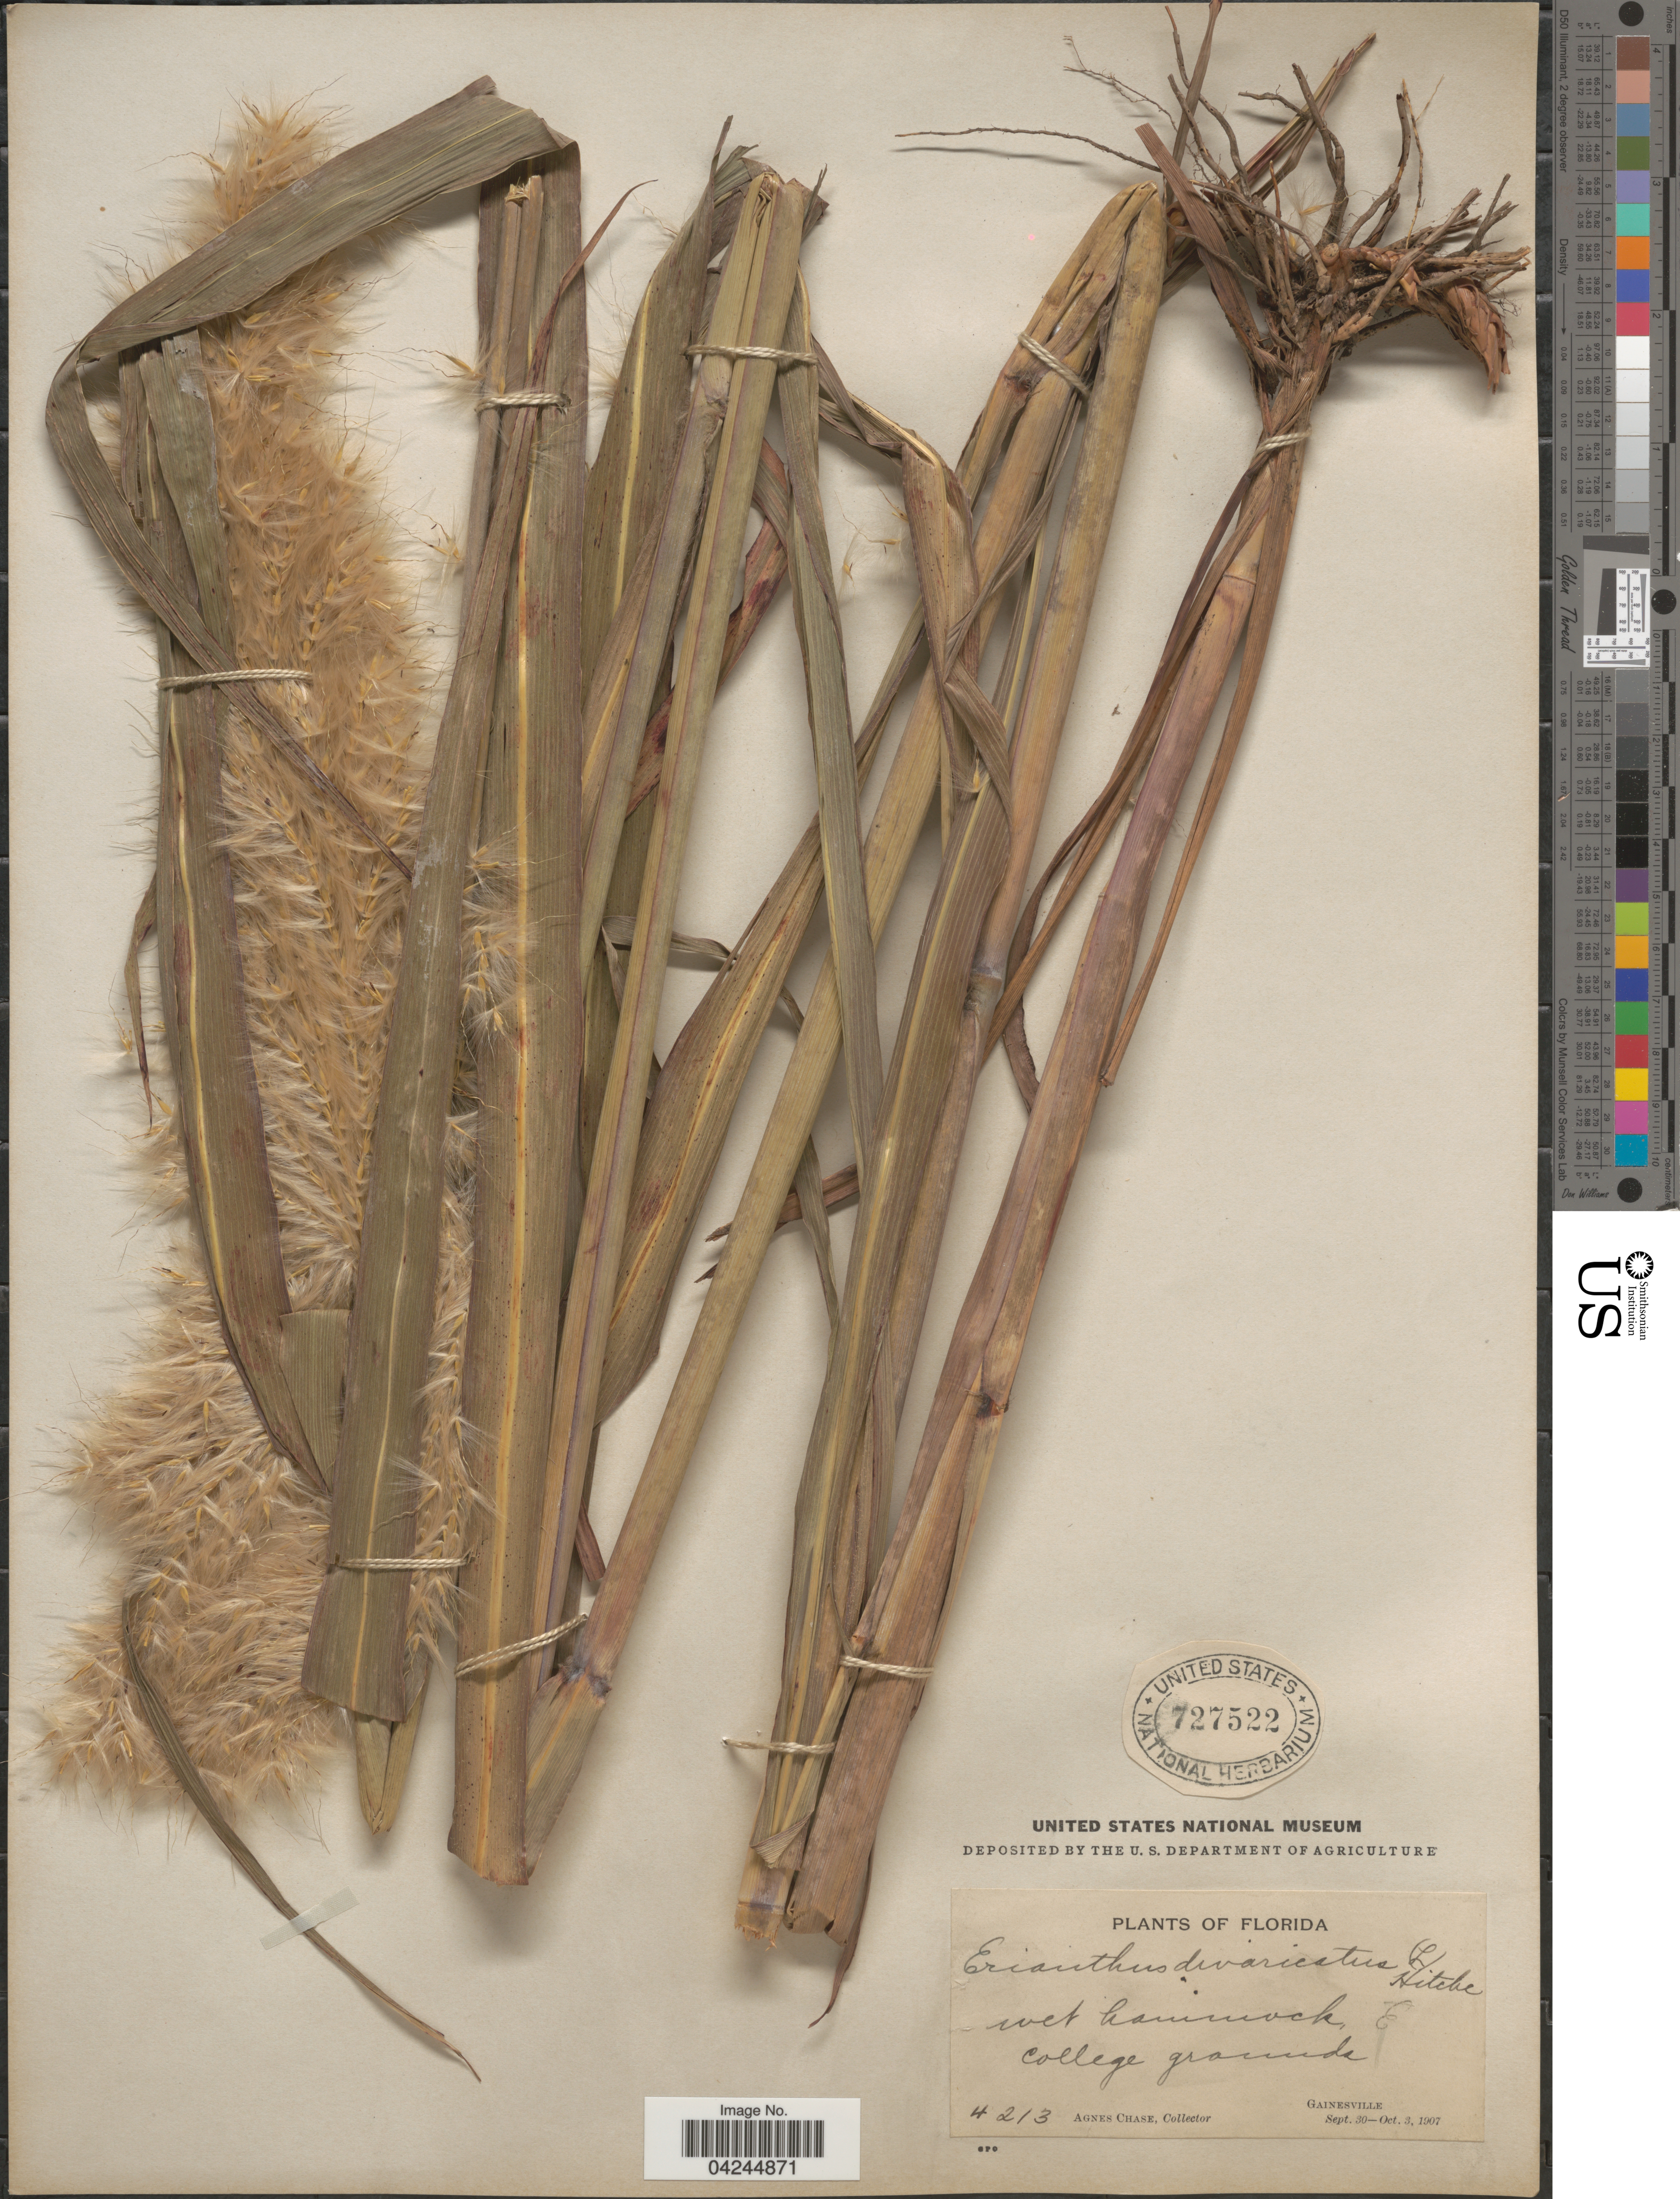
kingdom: Plantae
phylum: Tracheophyta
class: Liliopsida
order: Poales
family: Poaceae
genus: Erianthus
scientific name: Erianthus alopecuroides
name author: Elliott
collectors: A. Chase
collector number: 4213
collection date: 1907-09-30/1907-10-03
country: United States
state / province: Florida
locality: Wet hammock college grounds. Gainesville.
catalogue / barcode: US 727522